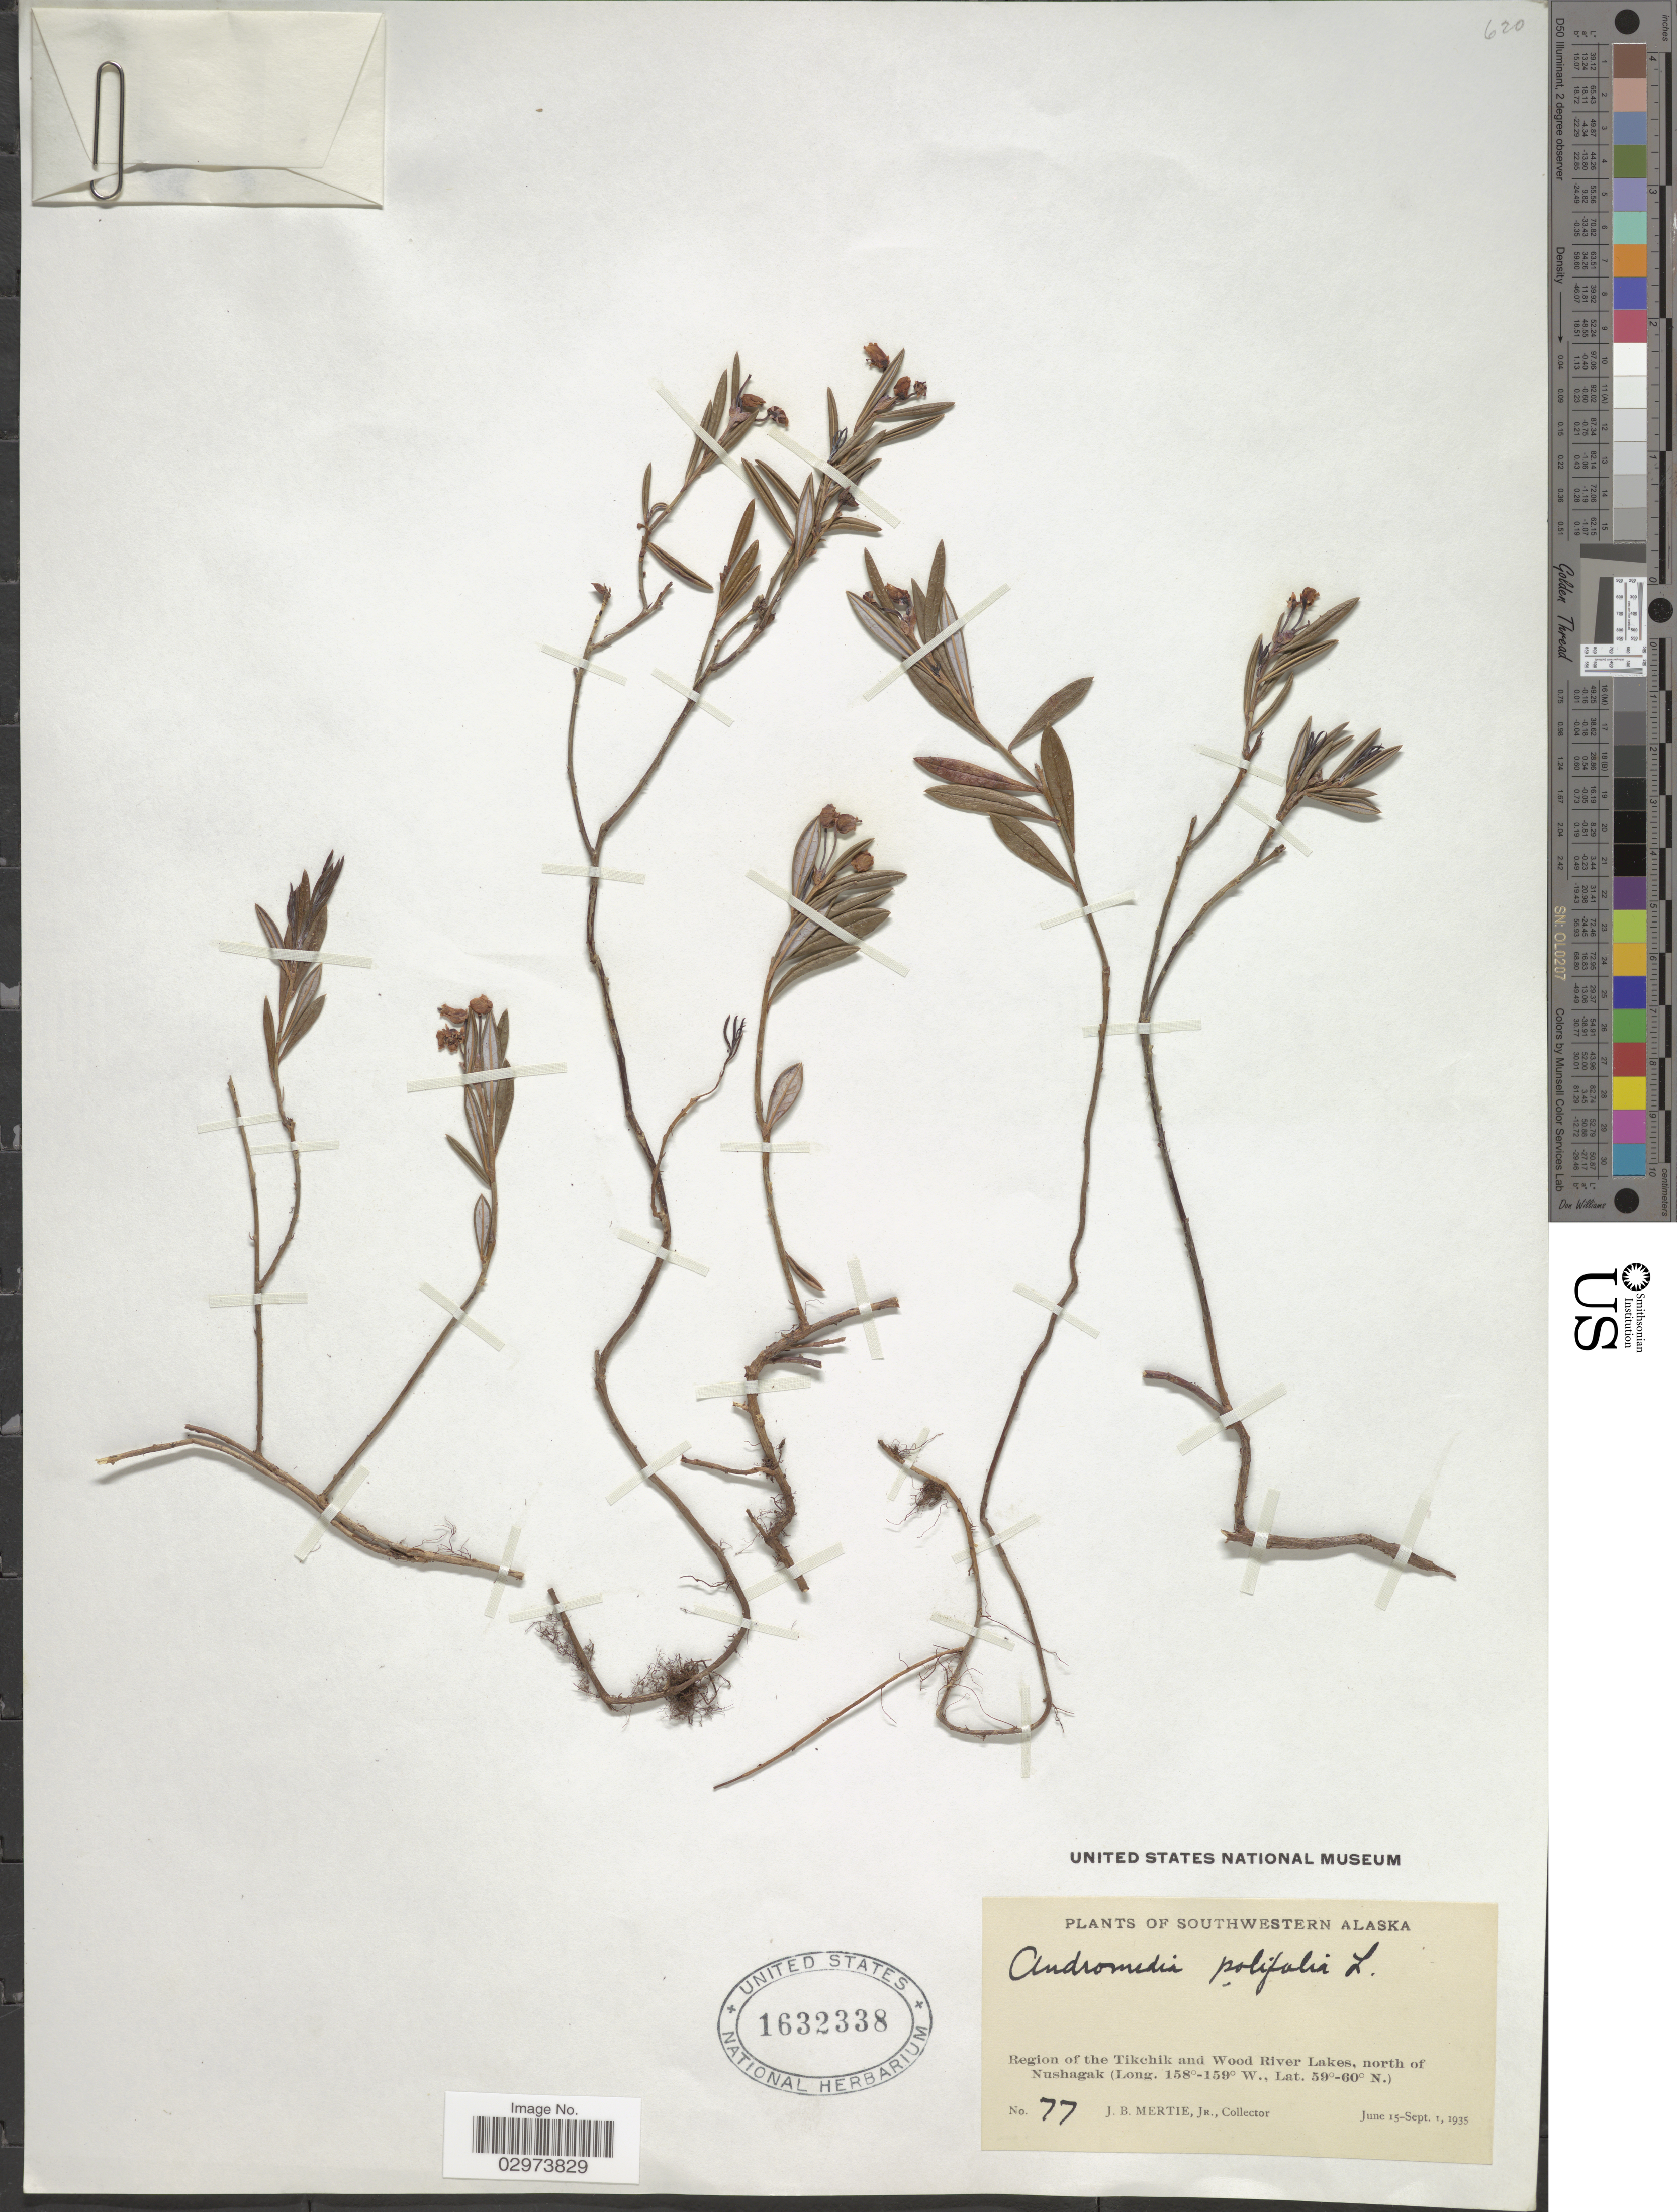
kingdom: Plantae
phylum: Tracheophyta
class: Magnoliopsida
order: Ericales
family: Ericaceae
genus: Andromeda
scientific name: Andromeda polifolia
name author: L.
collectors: J. Mertie Jr.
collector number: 77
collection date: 1935-06-15/1935-09-01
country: United States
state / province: Alaska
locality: Southwestern Alaska. Region of the Tikchik and Wood River Lakes, north of Nushagak.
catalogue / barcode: US 1632338